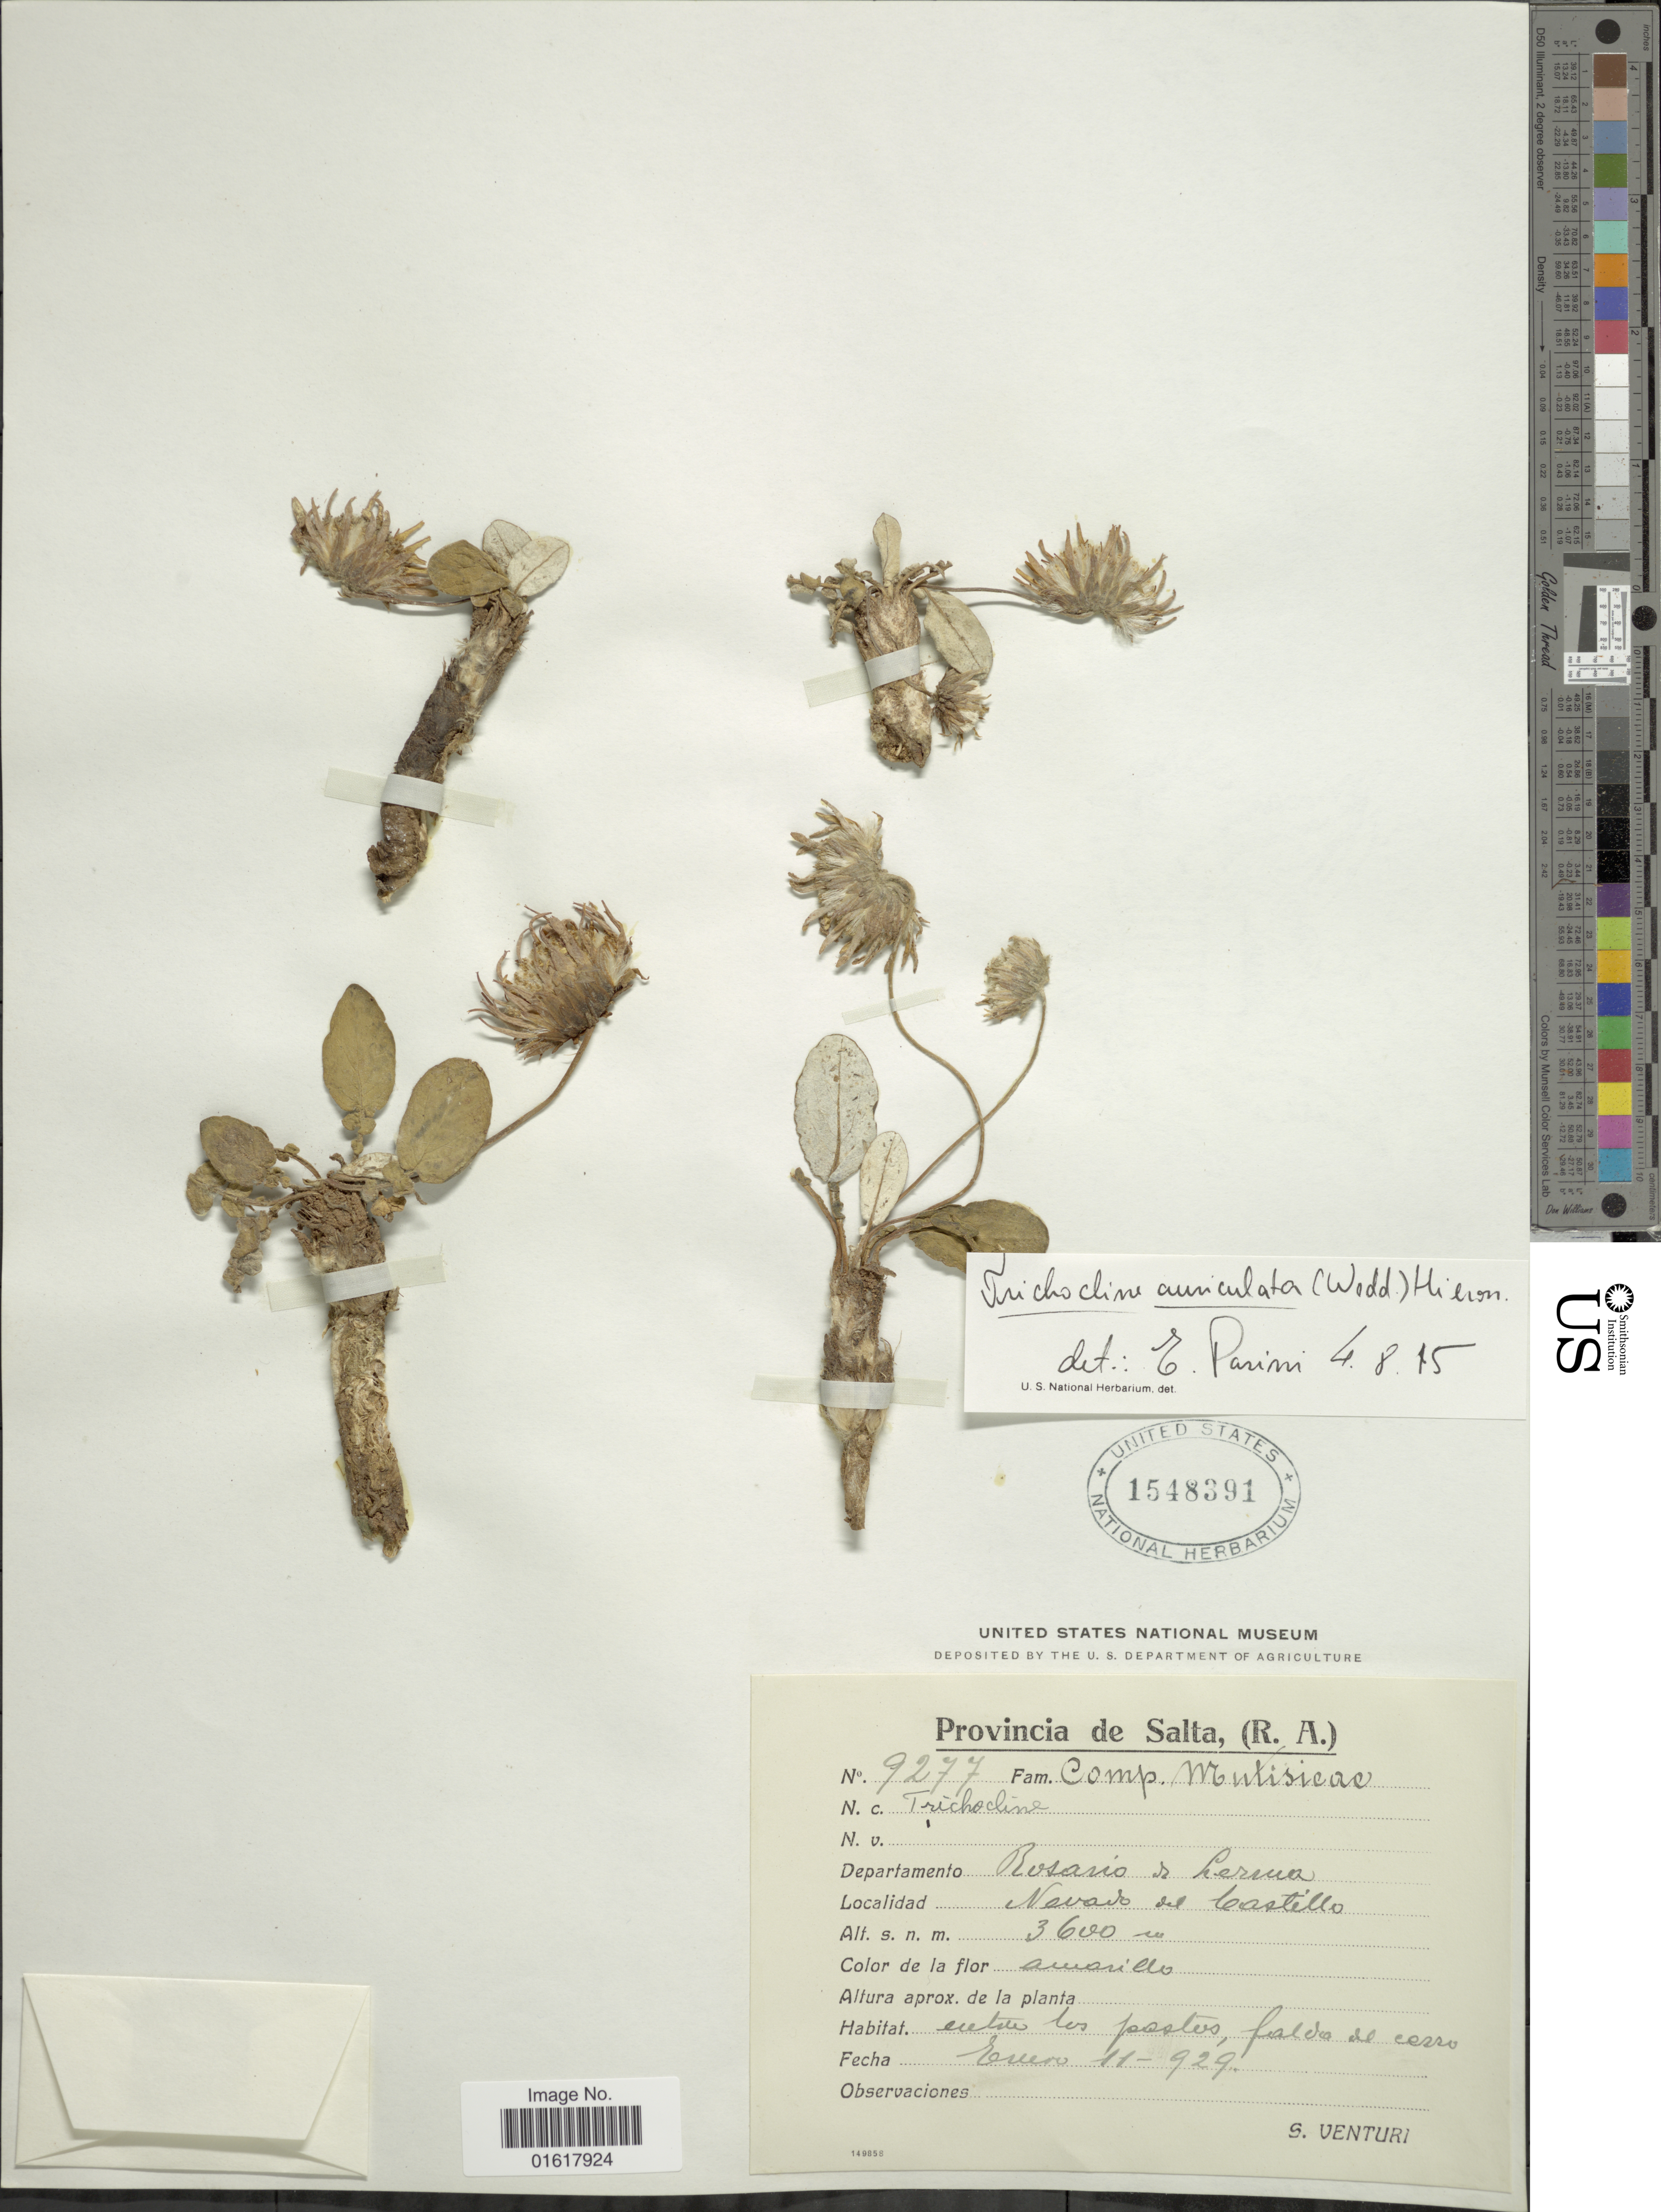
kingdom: Plantae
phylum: Tracheophyta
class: Magnoliopsida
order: Asterales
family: Asteraceae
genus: Trichocline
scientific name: Trichocline auriculata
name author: (Wedd.) Hieron.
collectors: S. Venturi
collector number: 9277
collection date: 1929-01-11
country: Argentina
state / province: Salta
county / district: Rosario de Lerma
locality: Nevado del Castillo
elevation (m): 3600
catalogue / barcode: US 1548391